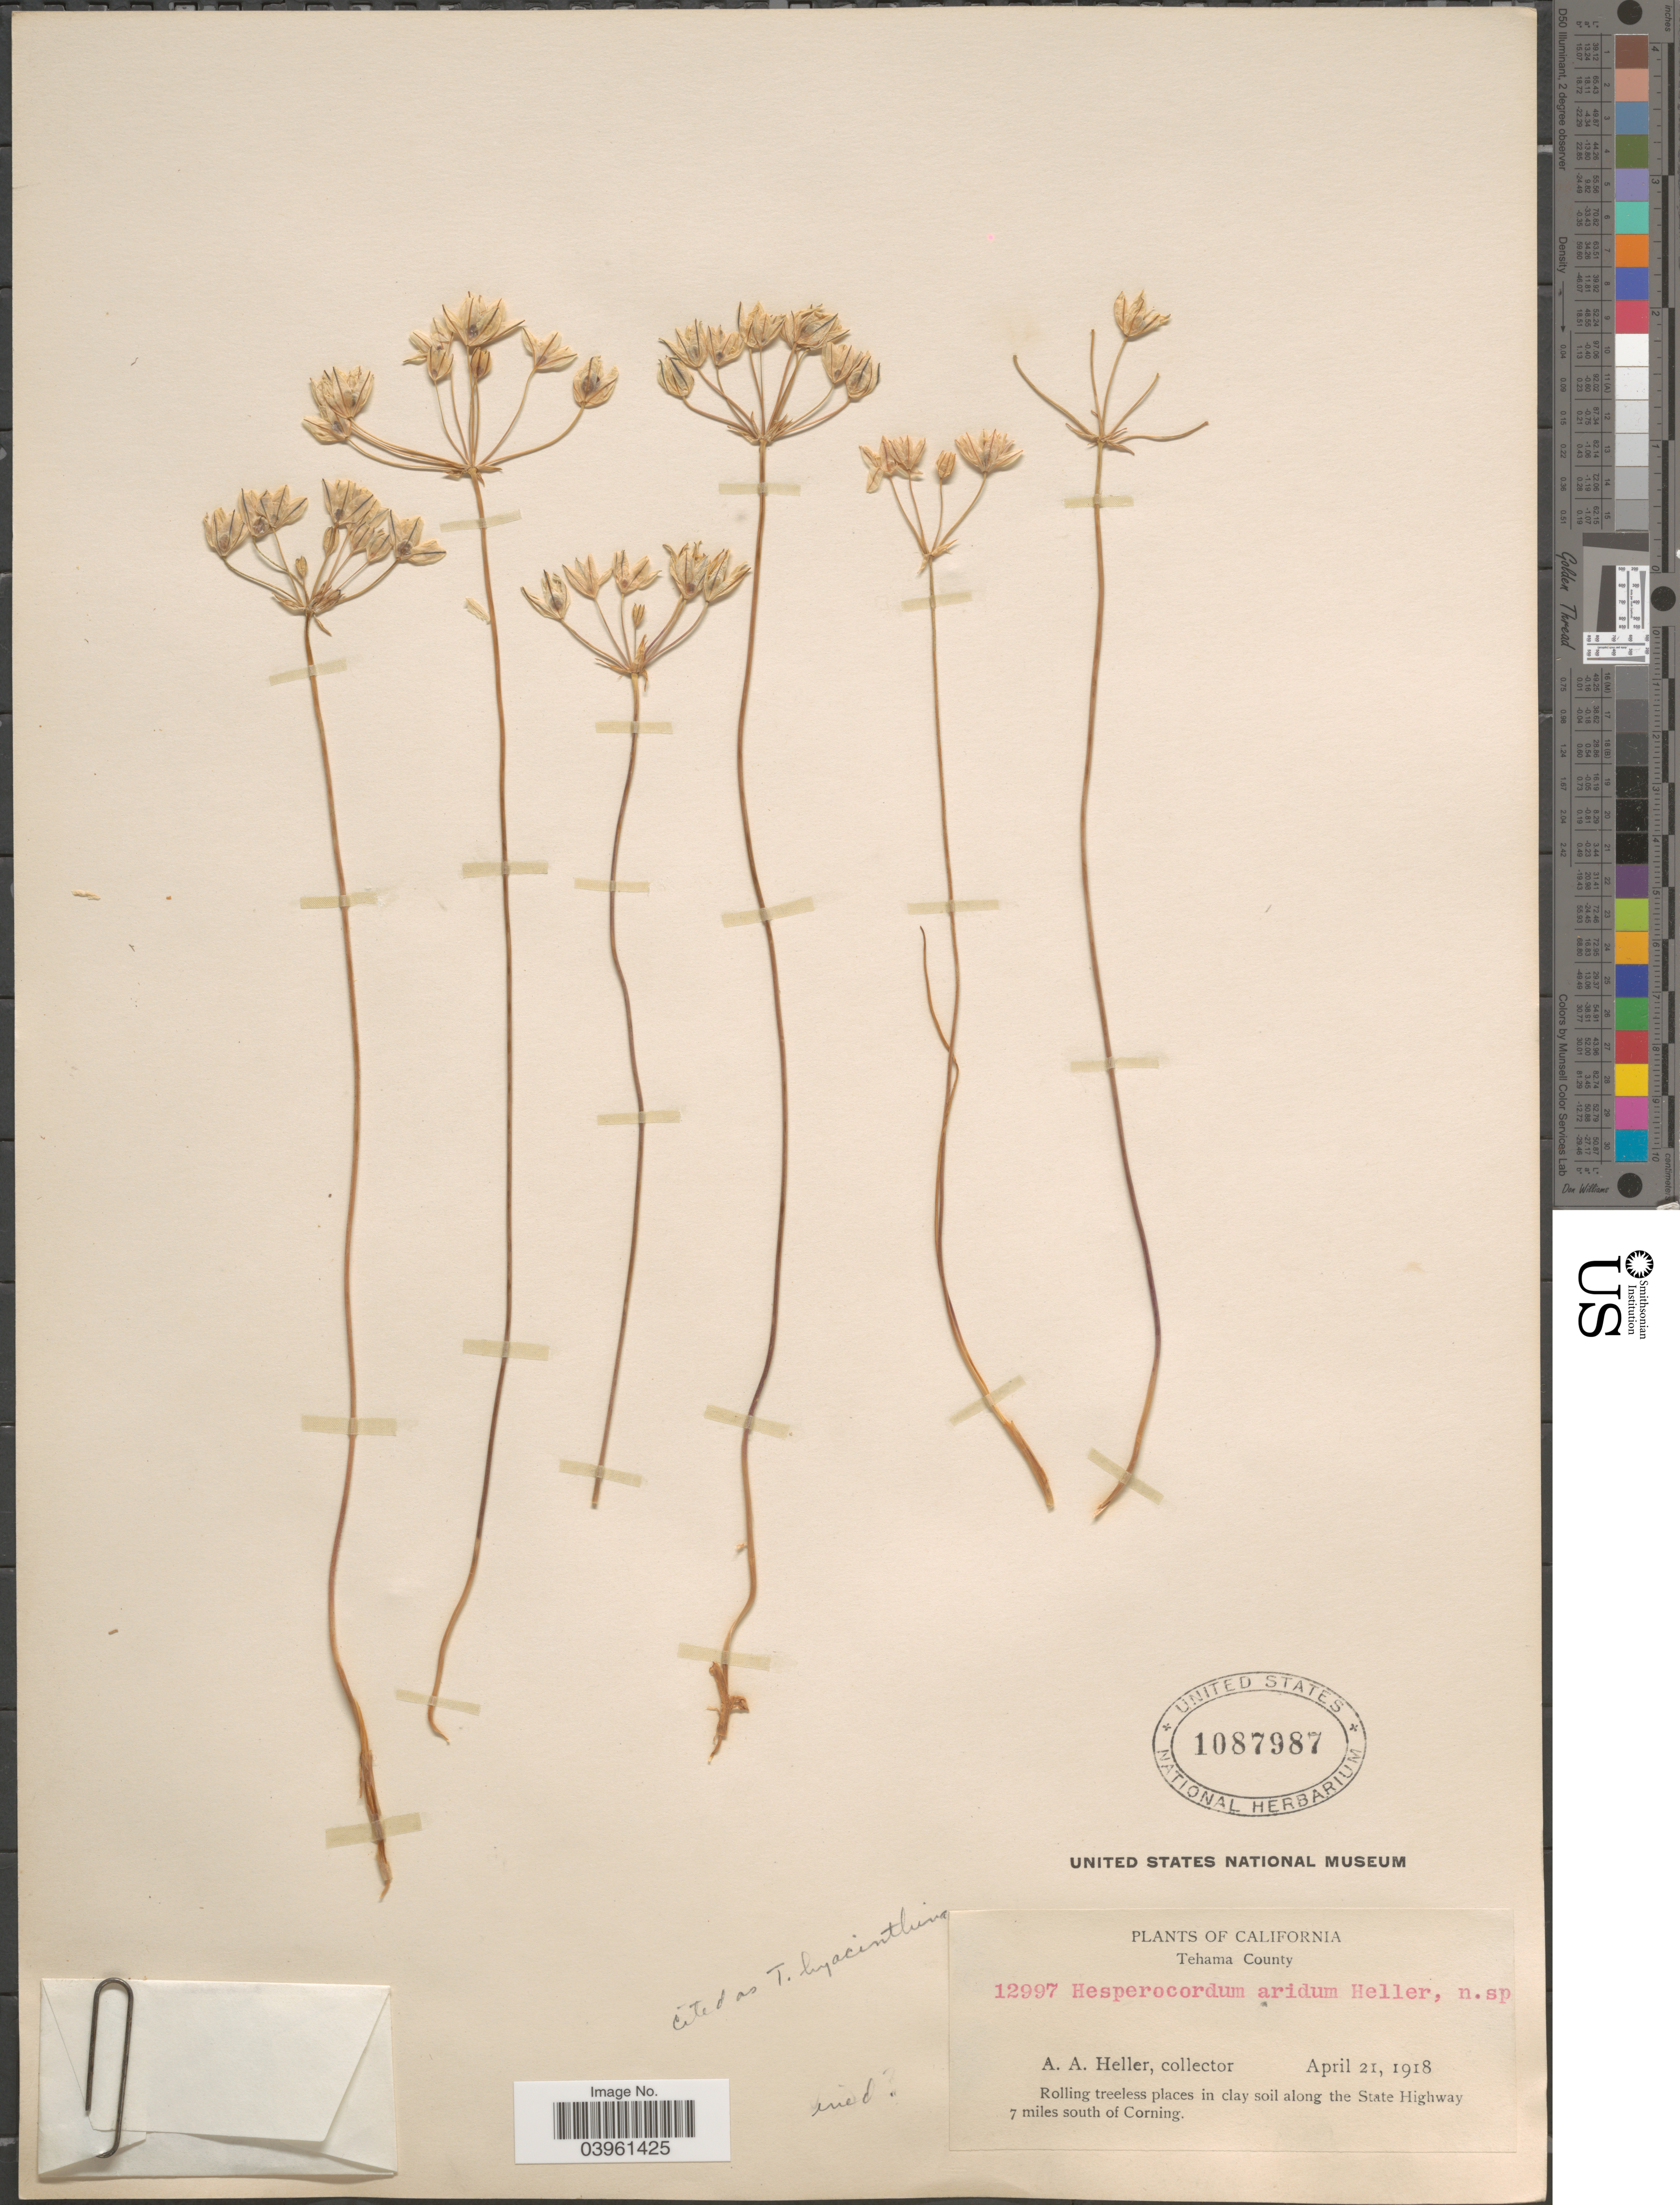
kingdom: Plantae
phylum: Tracheophyta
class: Liliopsida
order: Asparagales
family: Asparagaceae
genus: Triteleia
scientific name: Triteleia hyacinthina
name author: (Lindl.) Greene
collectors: A. A. Heller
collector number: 12997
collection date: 1918-04-21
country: United States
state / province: California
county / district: Tehama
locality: Tehama County. Rolling treeless places in clay soil along the State Highway 7 miles south of Corning.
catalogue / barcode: US 1087987